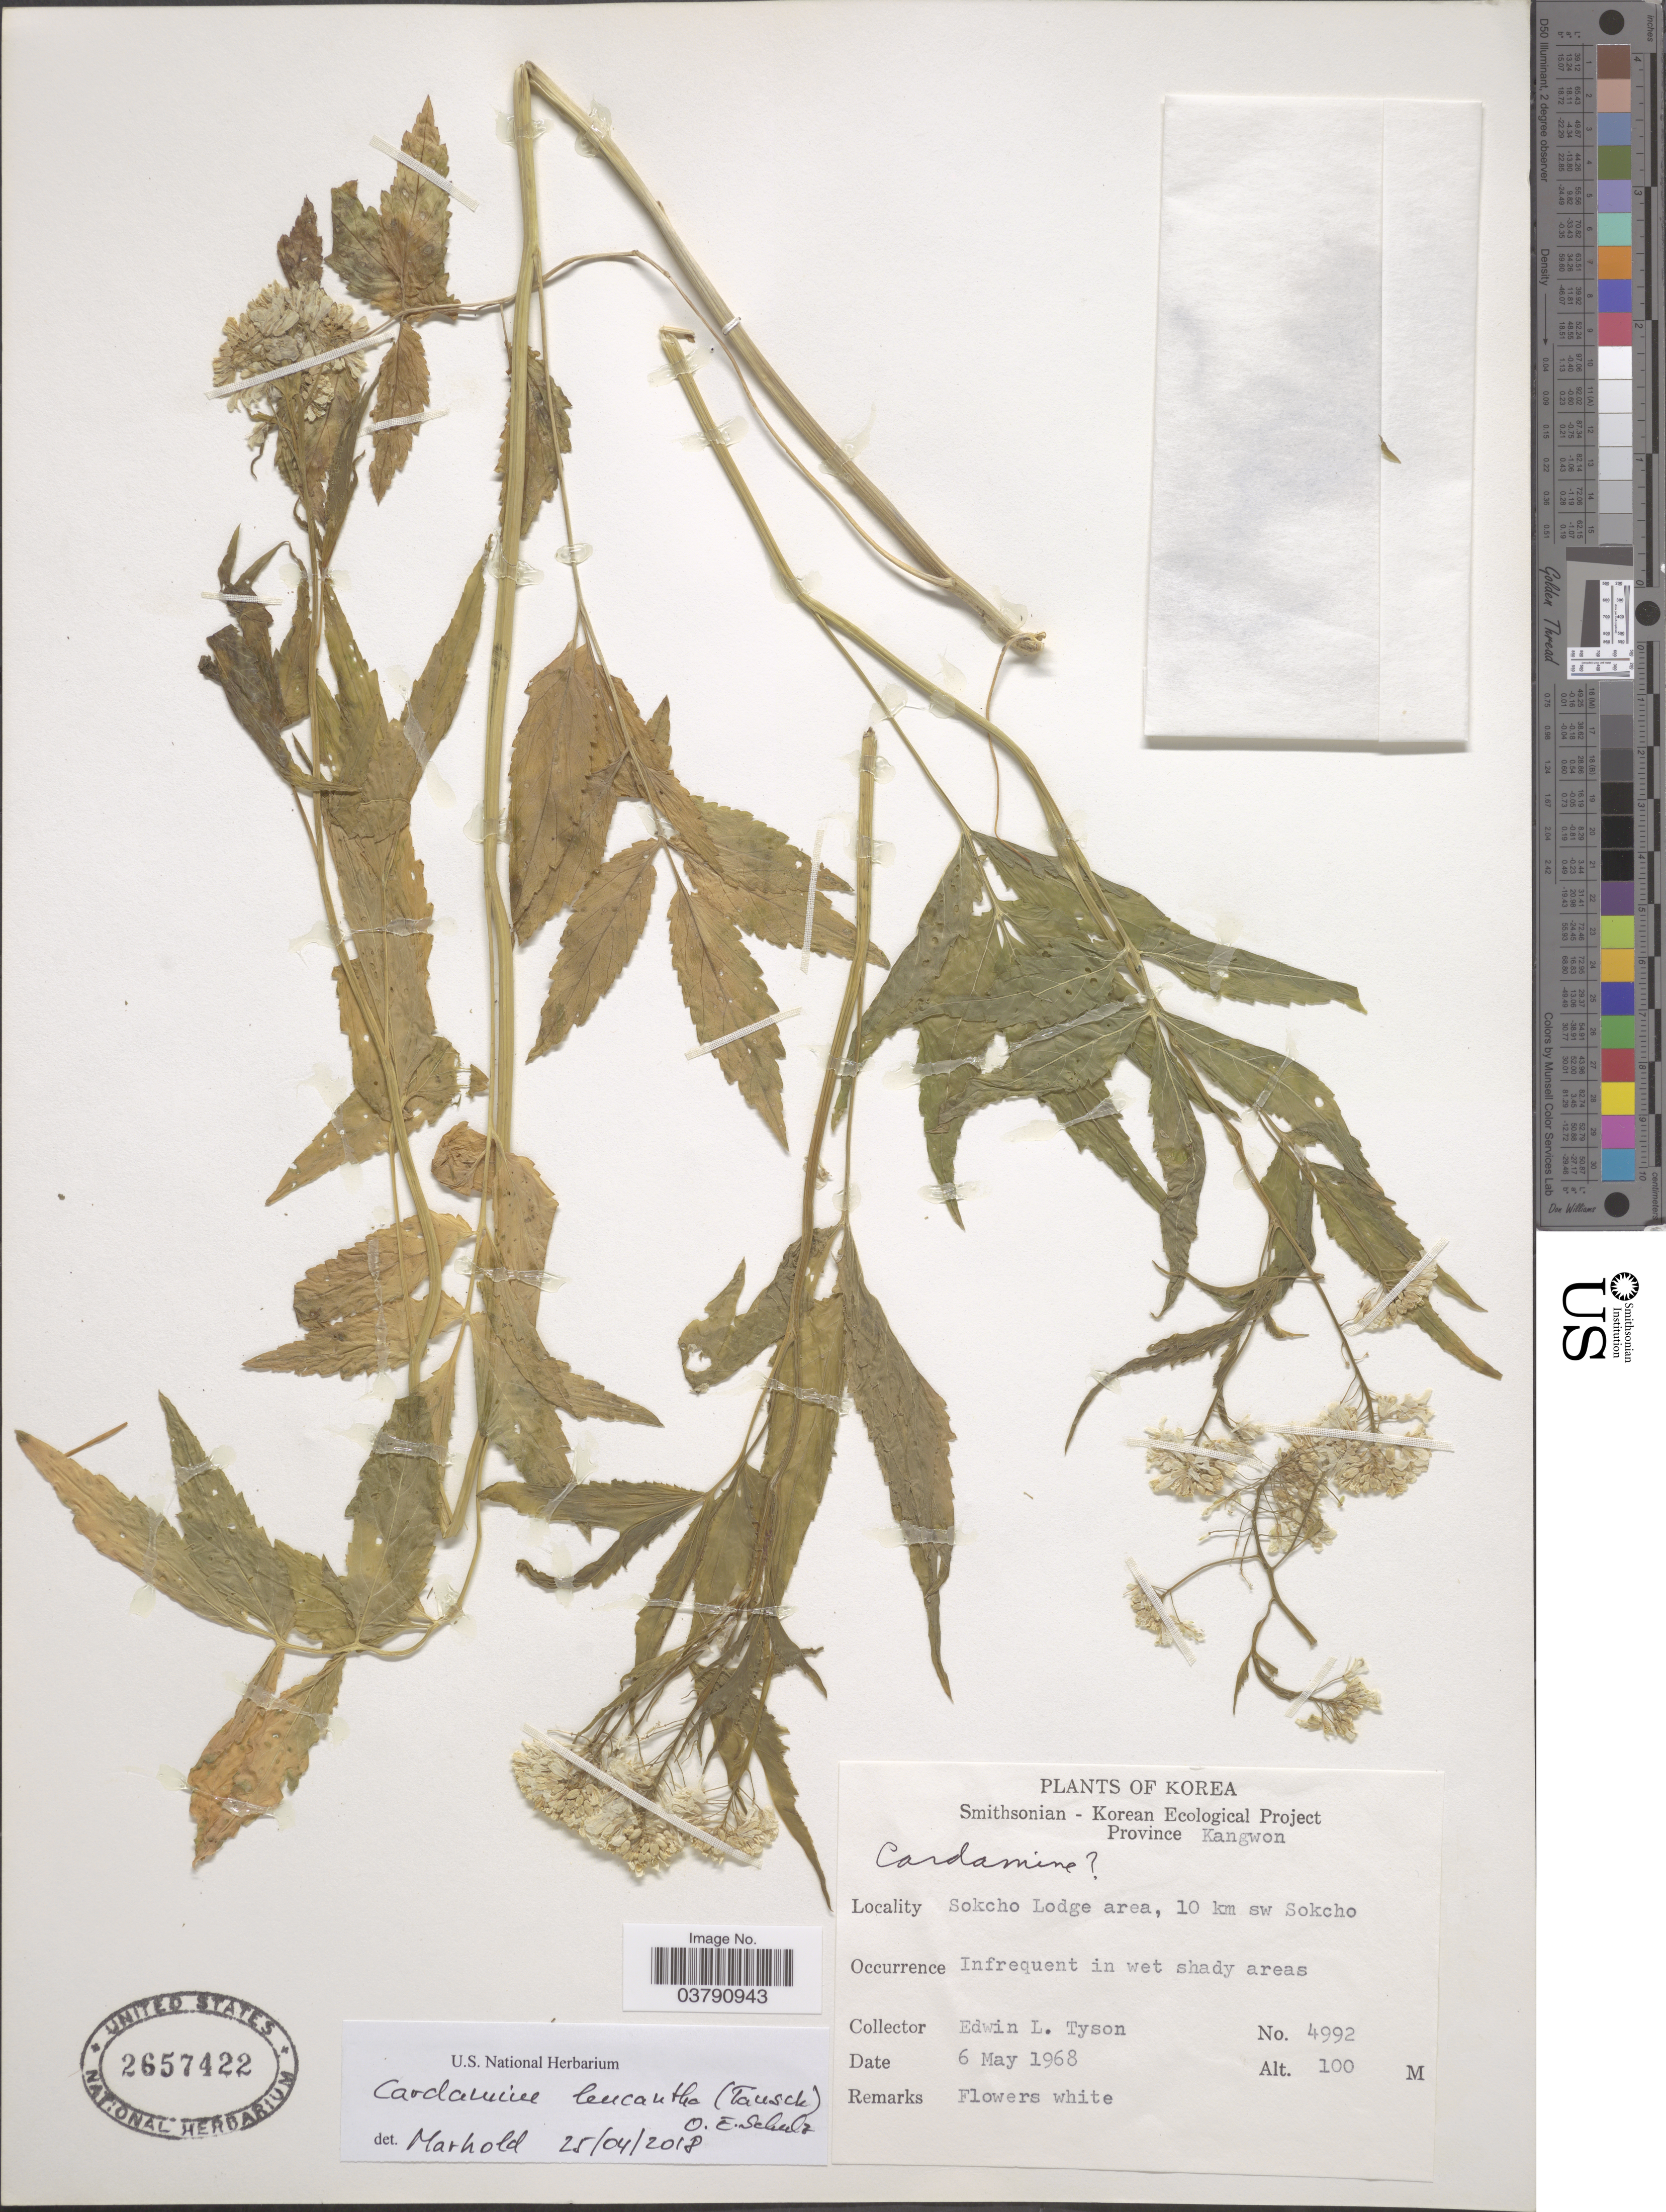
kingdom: Plantae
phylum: Tracheophyta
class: Magnoliopsida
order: Brassicales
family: Brassicaceae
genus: Cardamine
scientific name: Cardamine leucantha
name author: (Tausch) O.E. Schulz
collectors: E. L. Tyson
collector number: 4992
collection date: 1968-05-06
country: North Korea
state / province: Kangwon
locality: Sokcho Lodge area, 10 km sw Sokcho. Infrequent in wet shady areas.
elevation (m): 100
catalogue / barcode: US 2657422